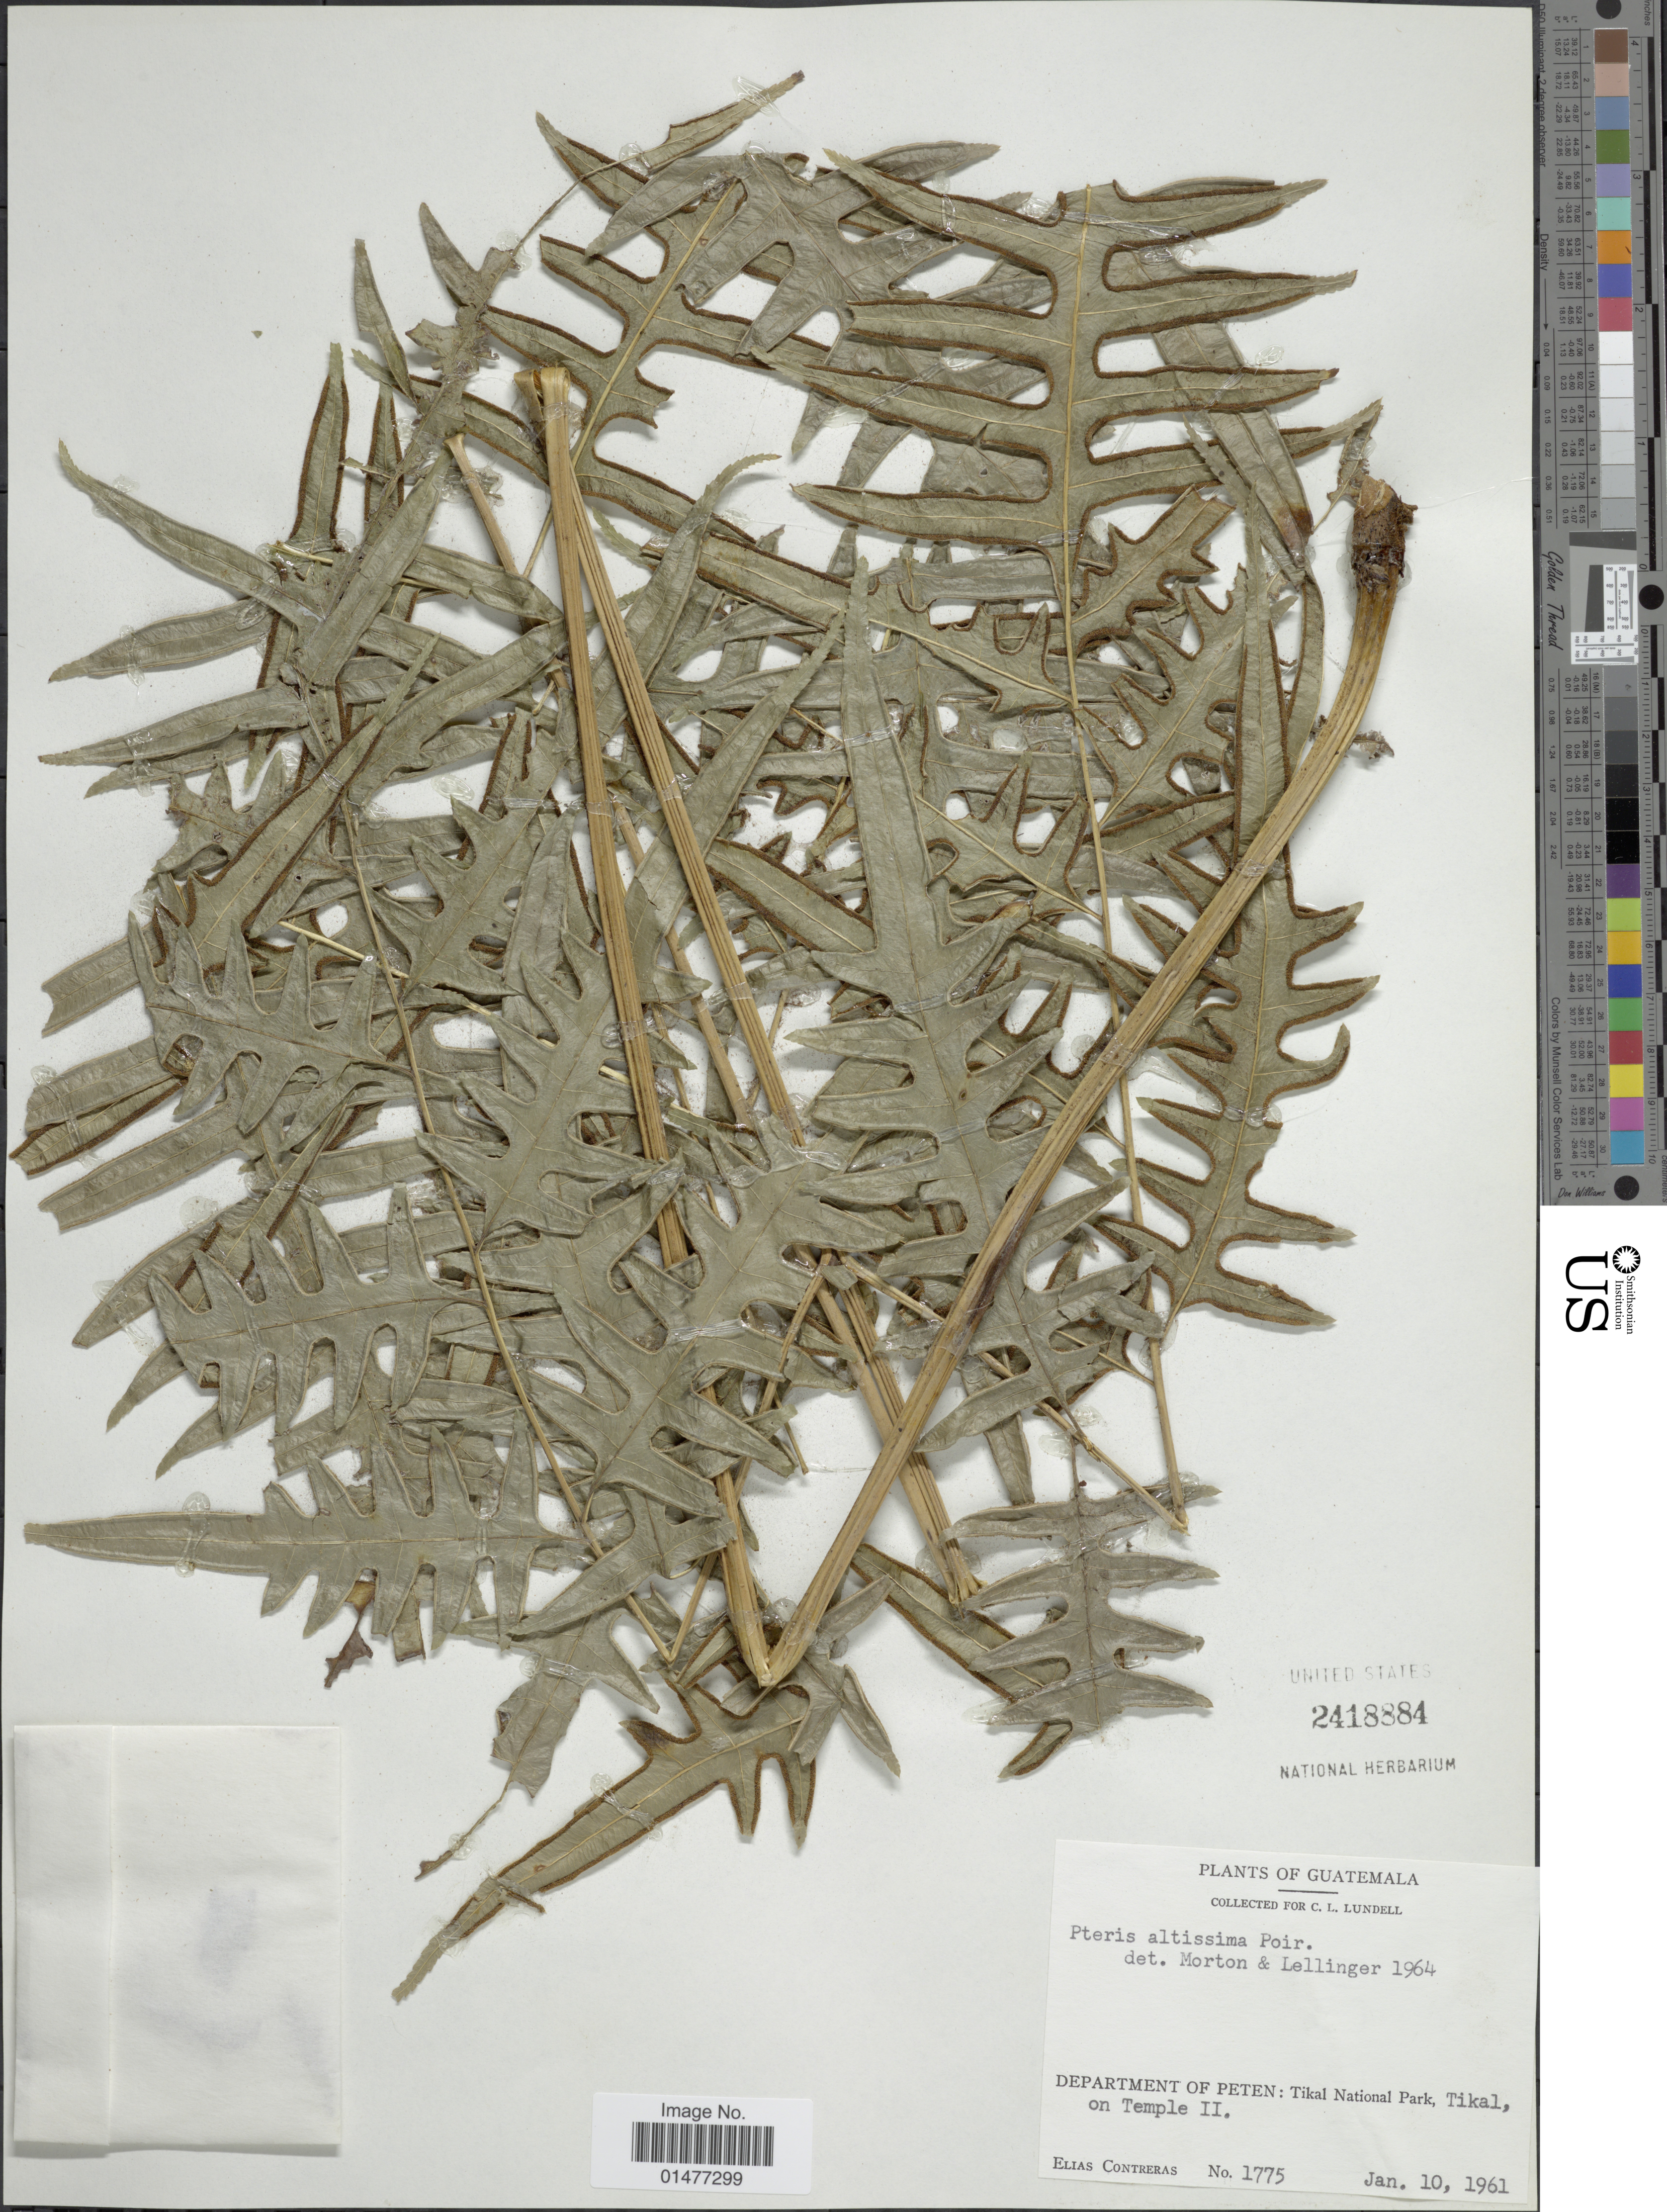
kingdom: Plantae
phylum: Tracheophyta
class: Polypodiopsida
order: Polypodiales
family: Pteridaceae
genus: Pteris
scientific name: Pteris altissima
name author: Poir.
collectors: E. Contreras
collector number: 1775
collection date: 1961-01-10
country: Guatemala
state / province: El Petén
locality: Plants of Guatemala, Department of Peten: Tikal National Park, Tikal, on Temple 2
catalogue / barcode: US 2418884